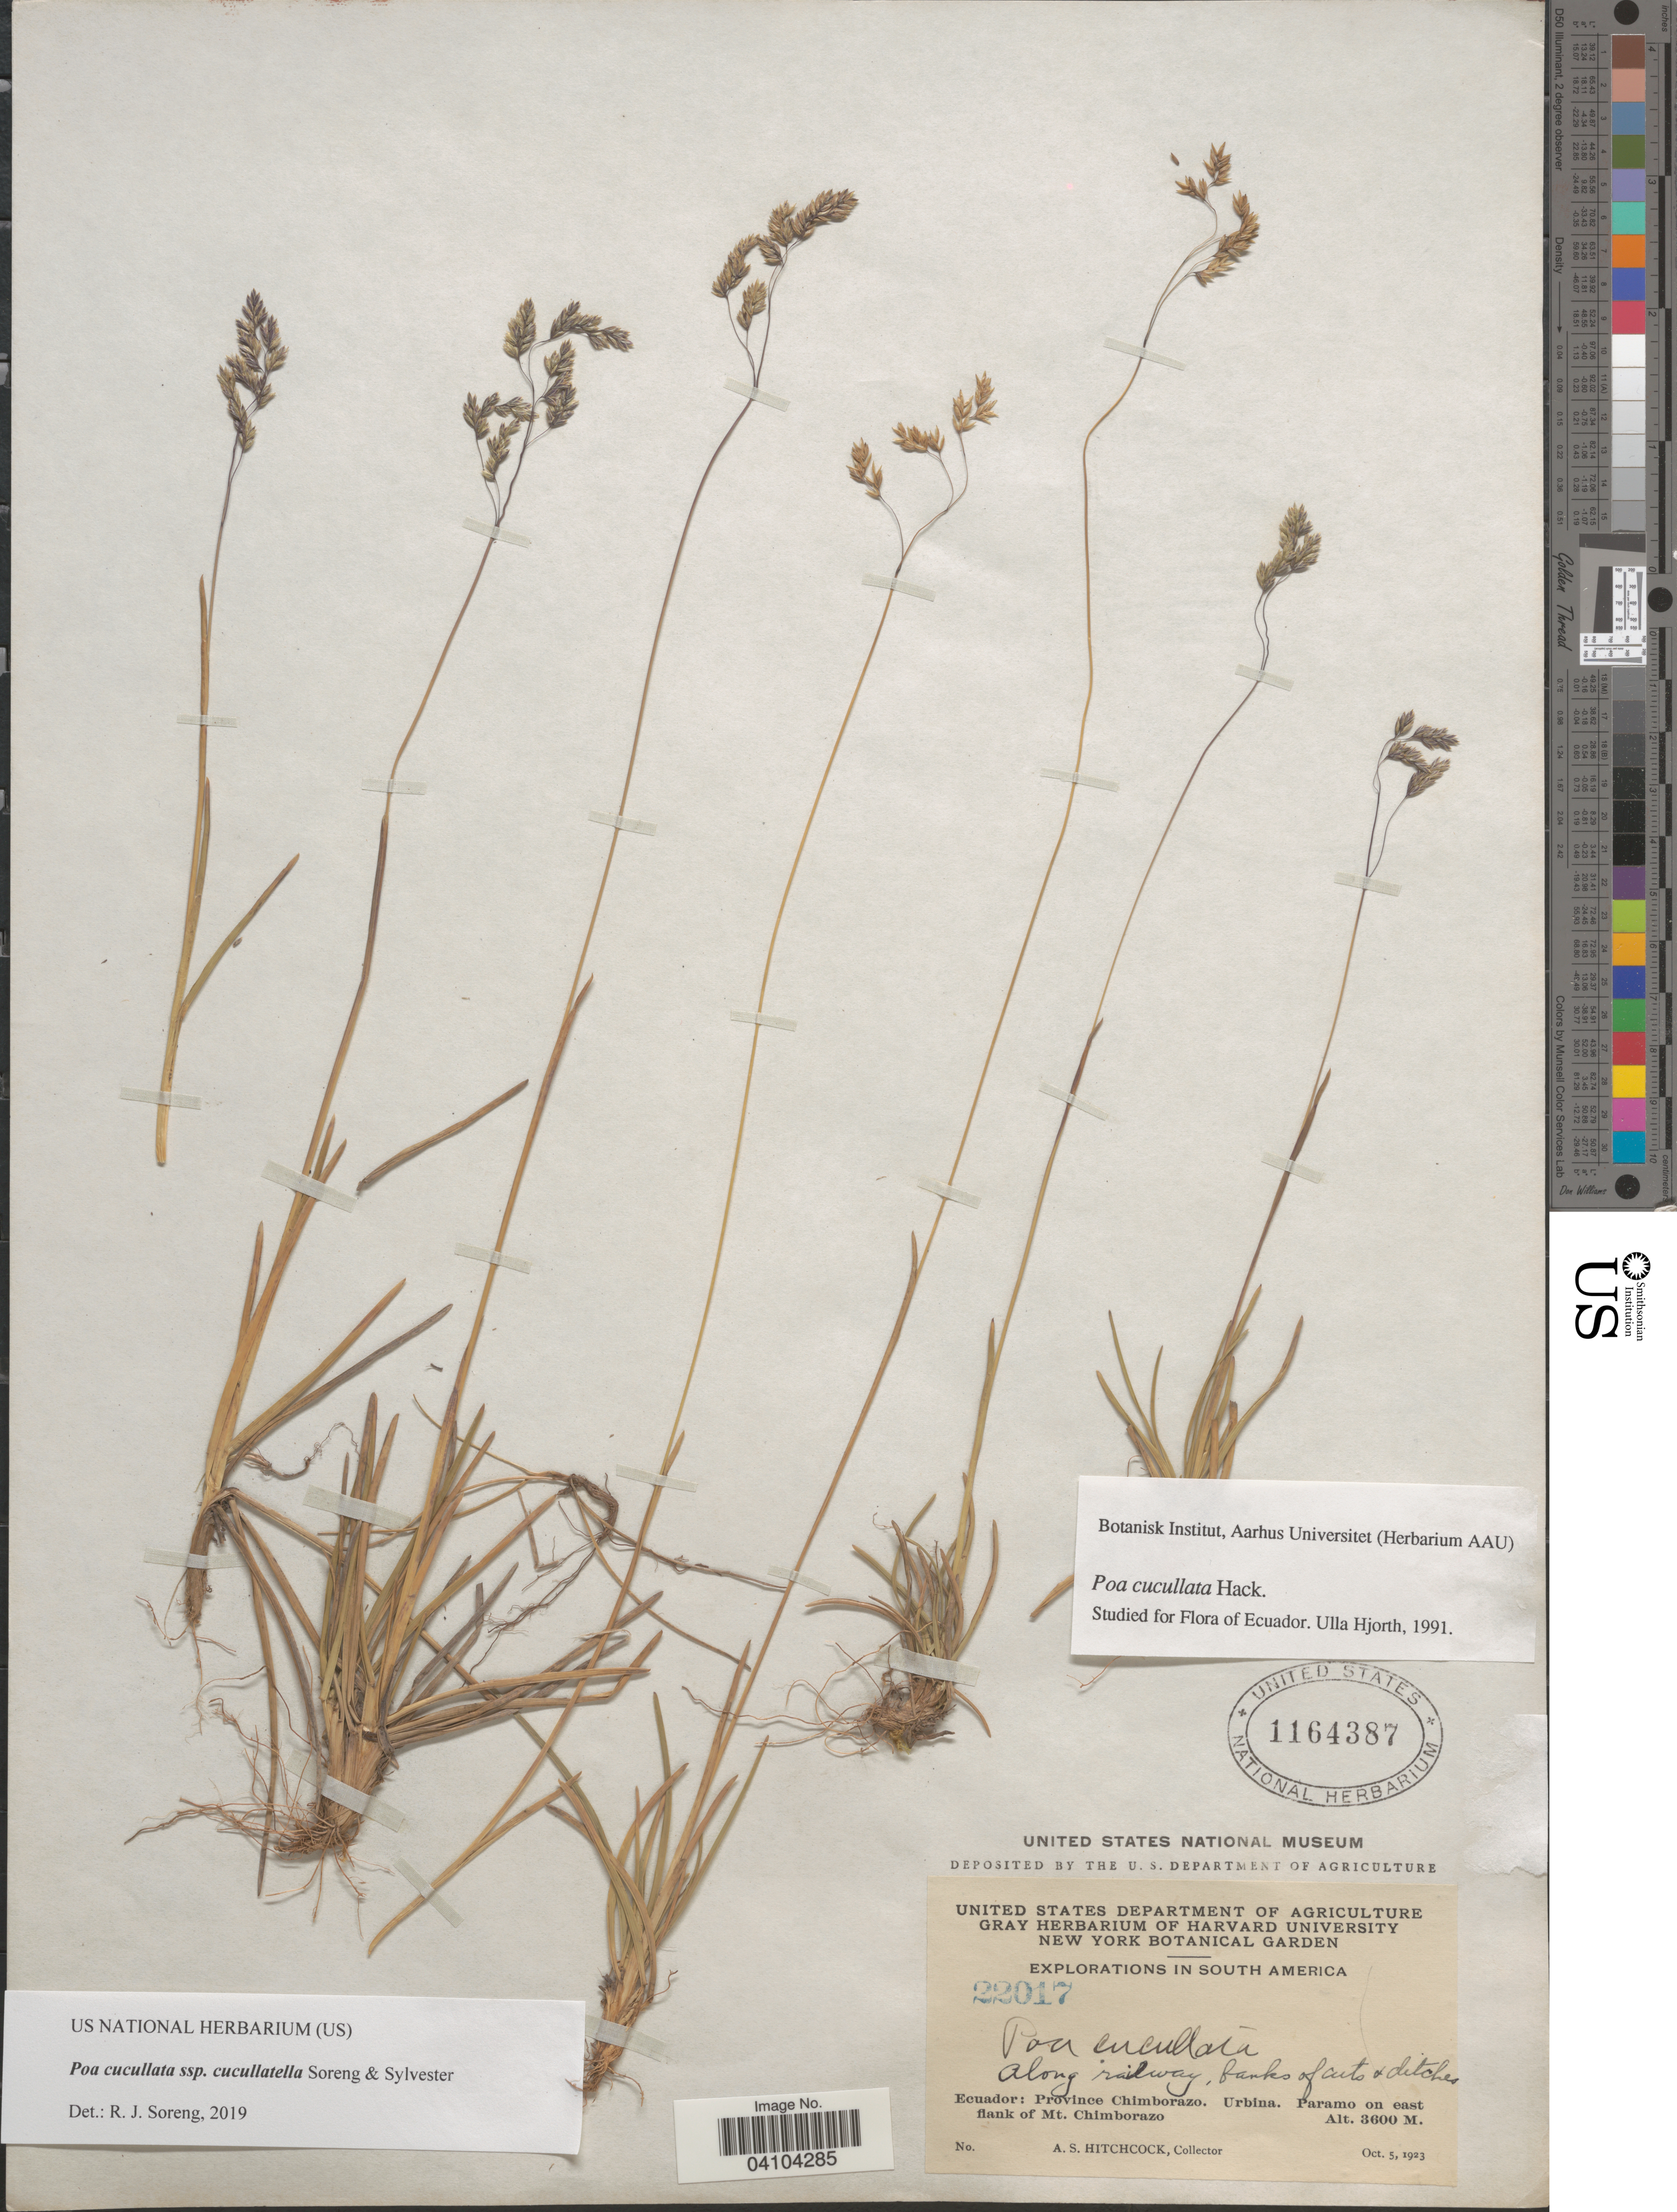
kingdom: Plantae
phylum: Tracheophyta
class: Liliopsida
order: Poales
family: Poaceae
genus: Poa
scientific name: Poa cucullata subsp. cucullatella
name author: Soreng & Sylvester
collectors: A. S. Hitchcock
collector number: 22017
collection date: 1923-10-05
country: Ecuador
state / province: Chimborazo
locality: Explorations in South America. Urbina. Paramo on east flank of Mt. Chimborazo.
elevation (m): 3600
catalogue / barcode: US 1164387